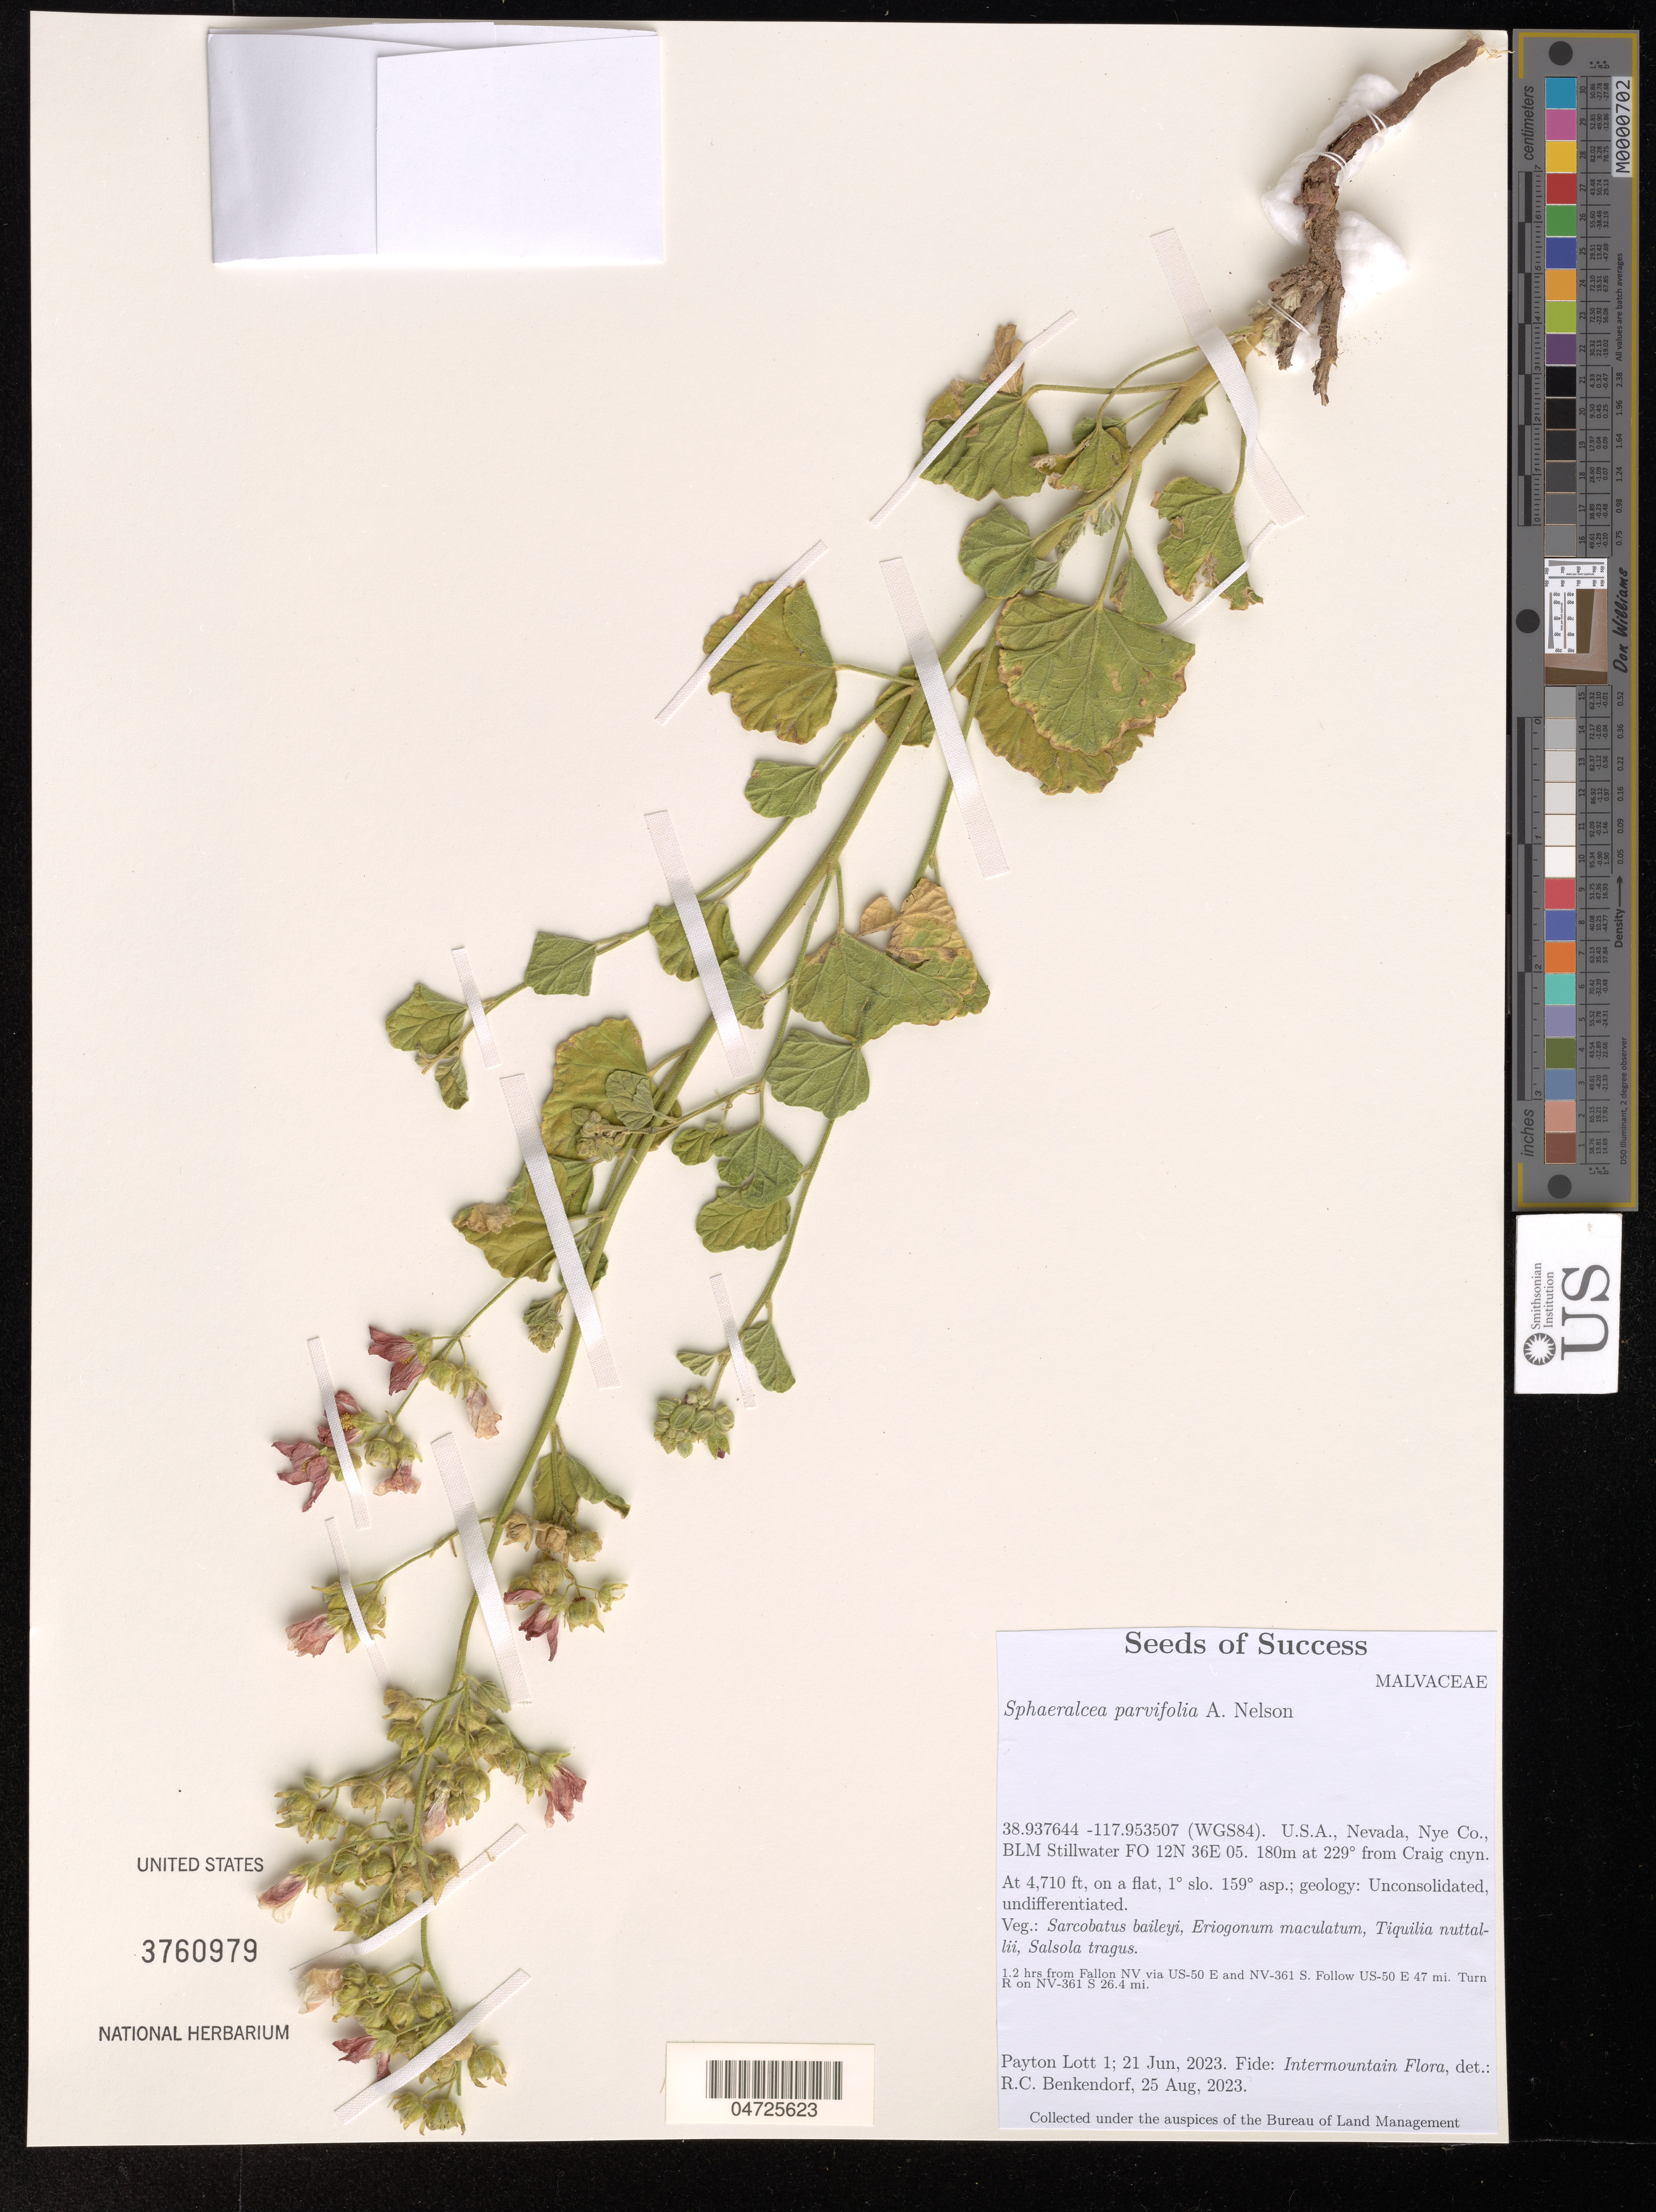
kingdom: Plantae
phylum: Tracheophyta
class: Magnoliopsida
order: Malvales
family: Malvaceae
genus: Sphaeralcea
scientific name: Sphaeralcea parvifolia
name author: A. Nelson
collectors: P. Lott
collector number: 1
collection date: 2023-06-21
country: United States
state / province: Nevada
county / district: Nye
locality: (WGS84). Nye Co., BLM Stillwater FO 12N 36E 05. 180m at 229º from Craig cnyn. 1.2 hrs from Fallon NV via US-50 E and NV-361 S. Follow US-50 E 47 mi. Turn R on NV-361 S 26.4 mi.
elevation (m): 4710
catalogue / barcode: US 3760979